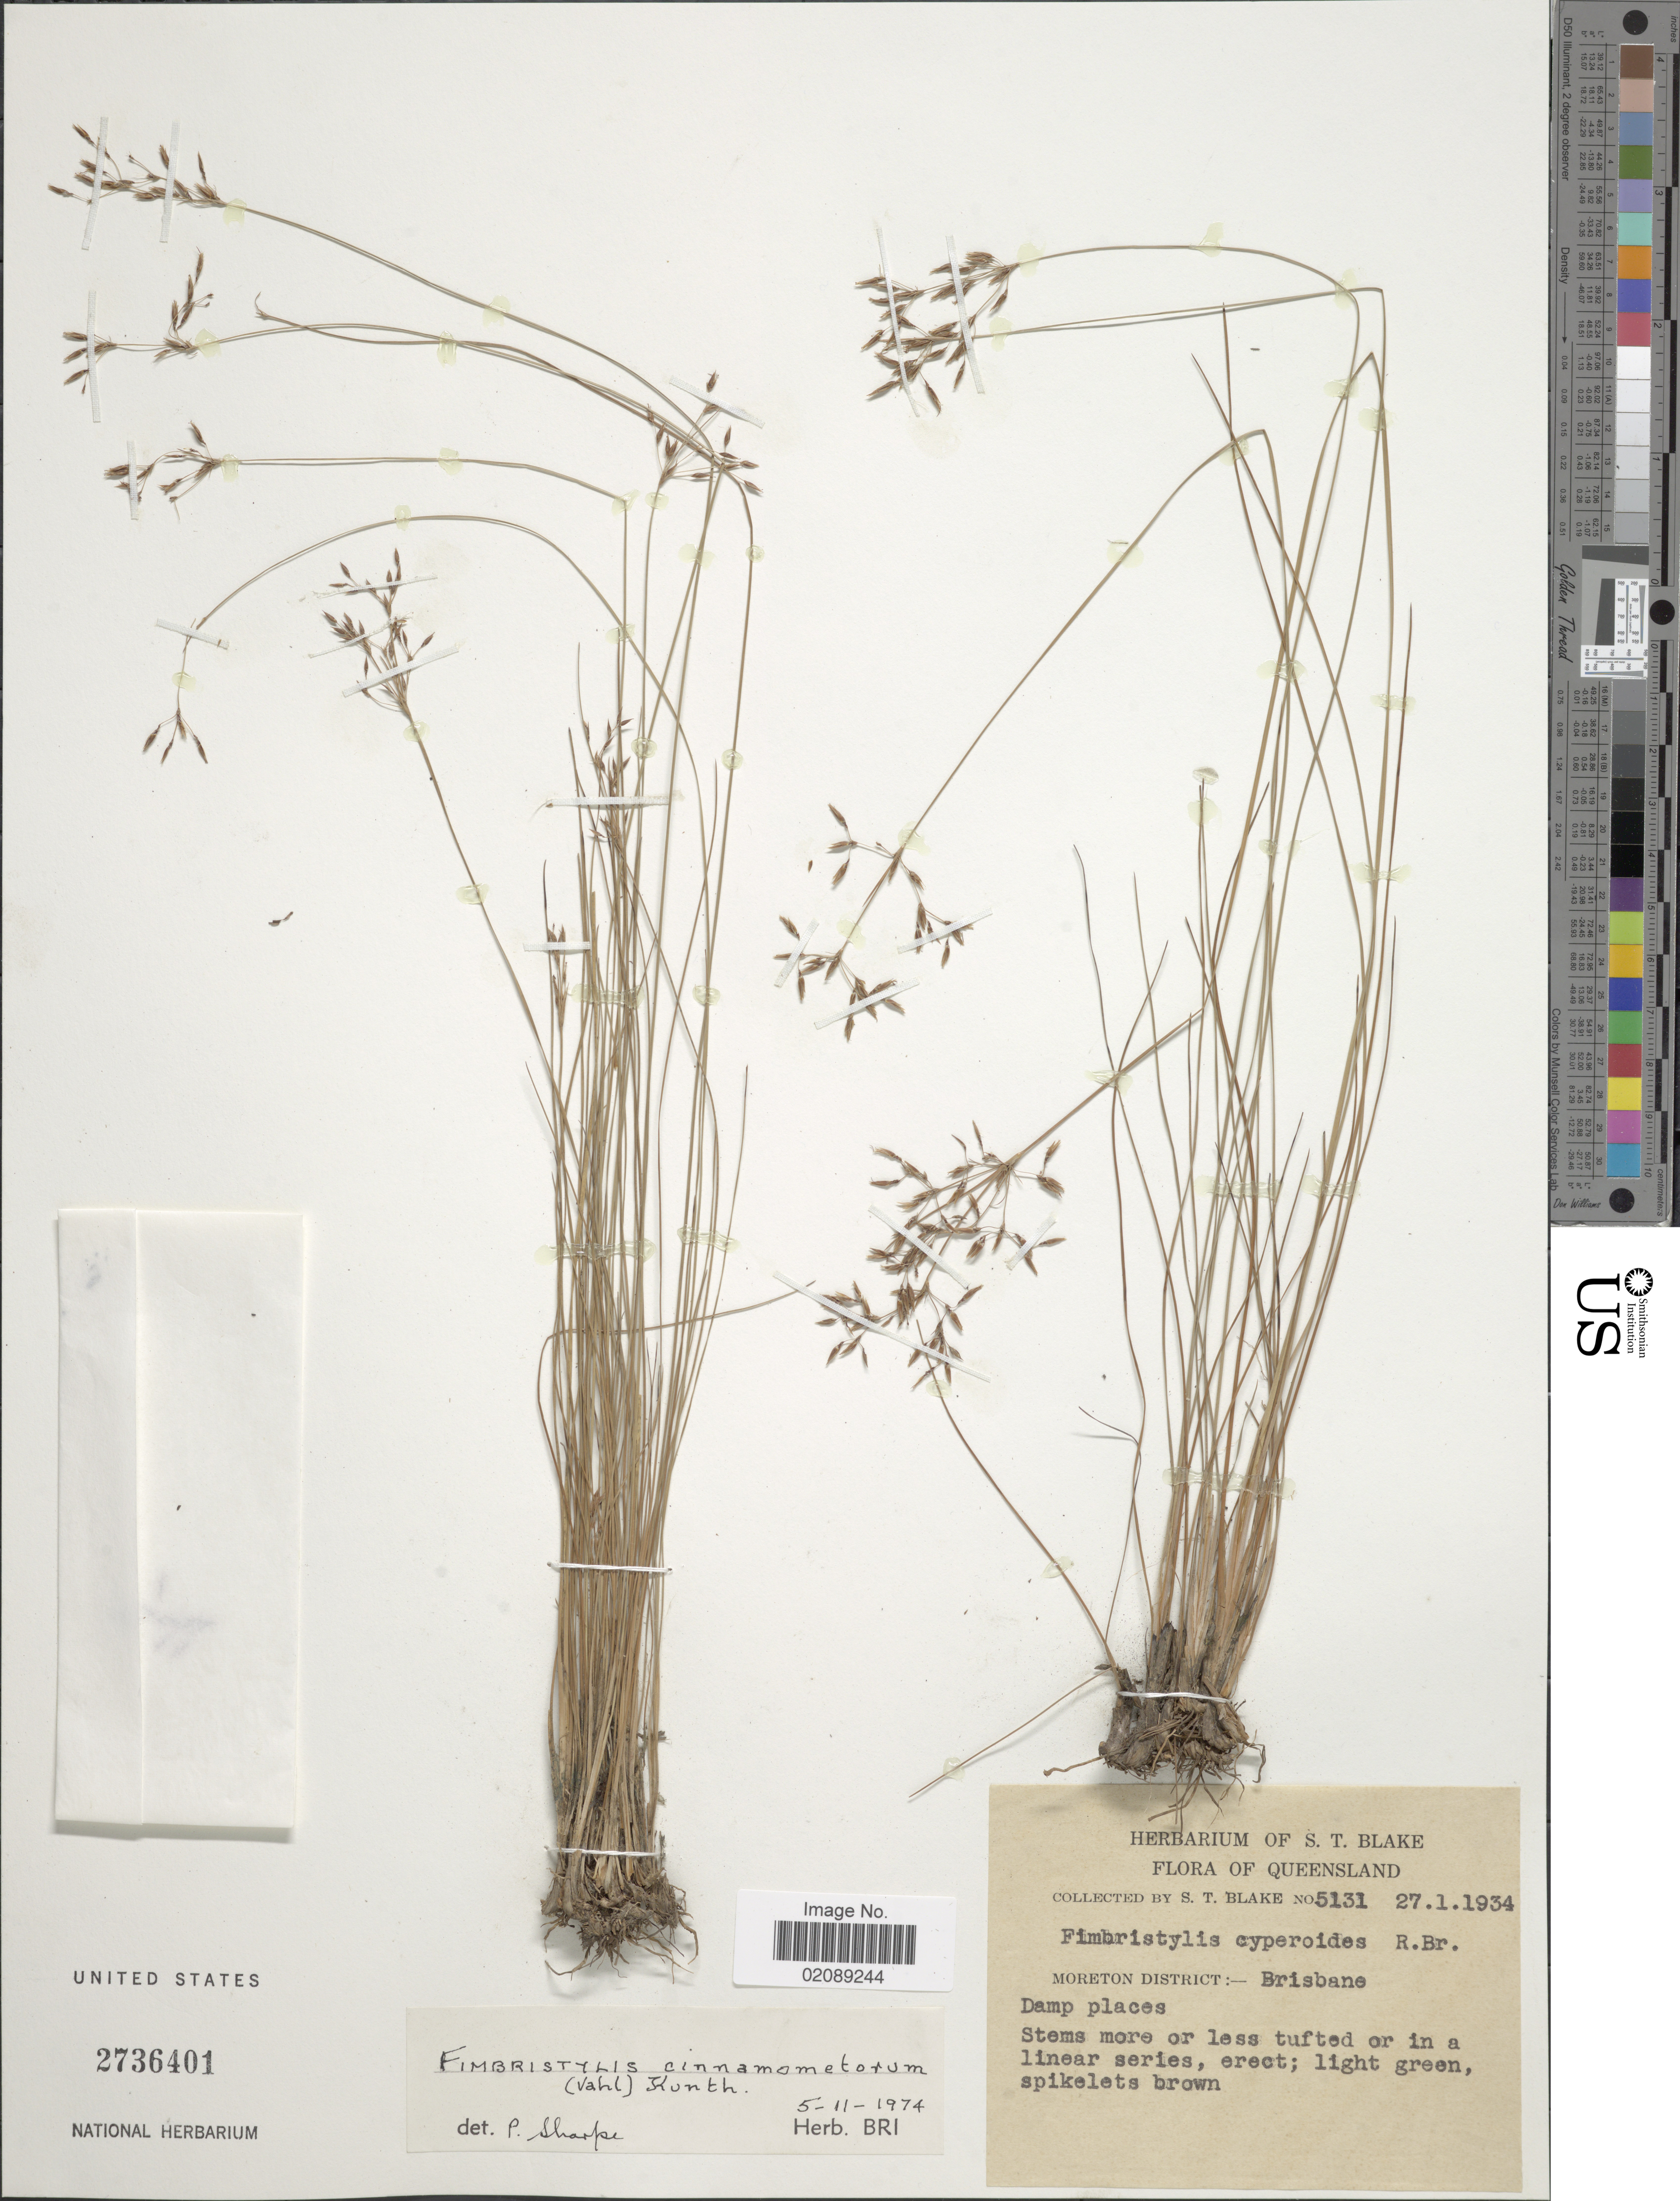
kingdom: Plantae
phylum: Tracheophyta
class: Liliopsida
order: Poales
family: Cyperaceae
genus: Fimbristylis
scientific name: Fimbristylis cinnamometorum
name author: (Vahl) Kunth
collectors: S. T. Blake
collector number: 5131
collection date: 1934-01-27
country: Australia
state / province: Queensland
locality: Moreton District: - Brisbane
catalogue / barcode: US 2736401